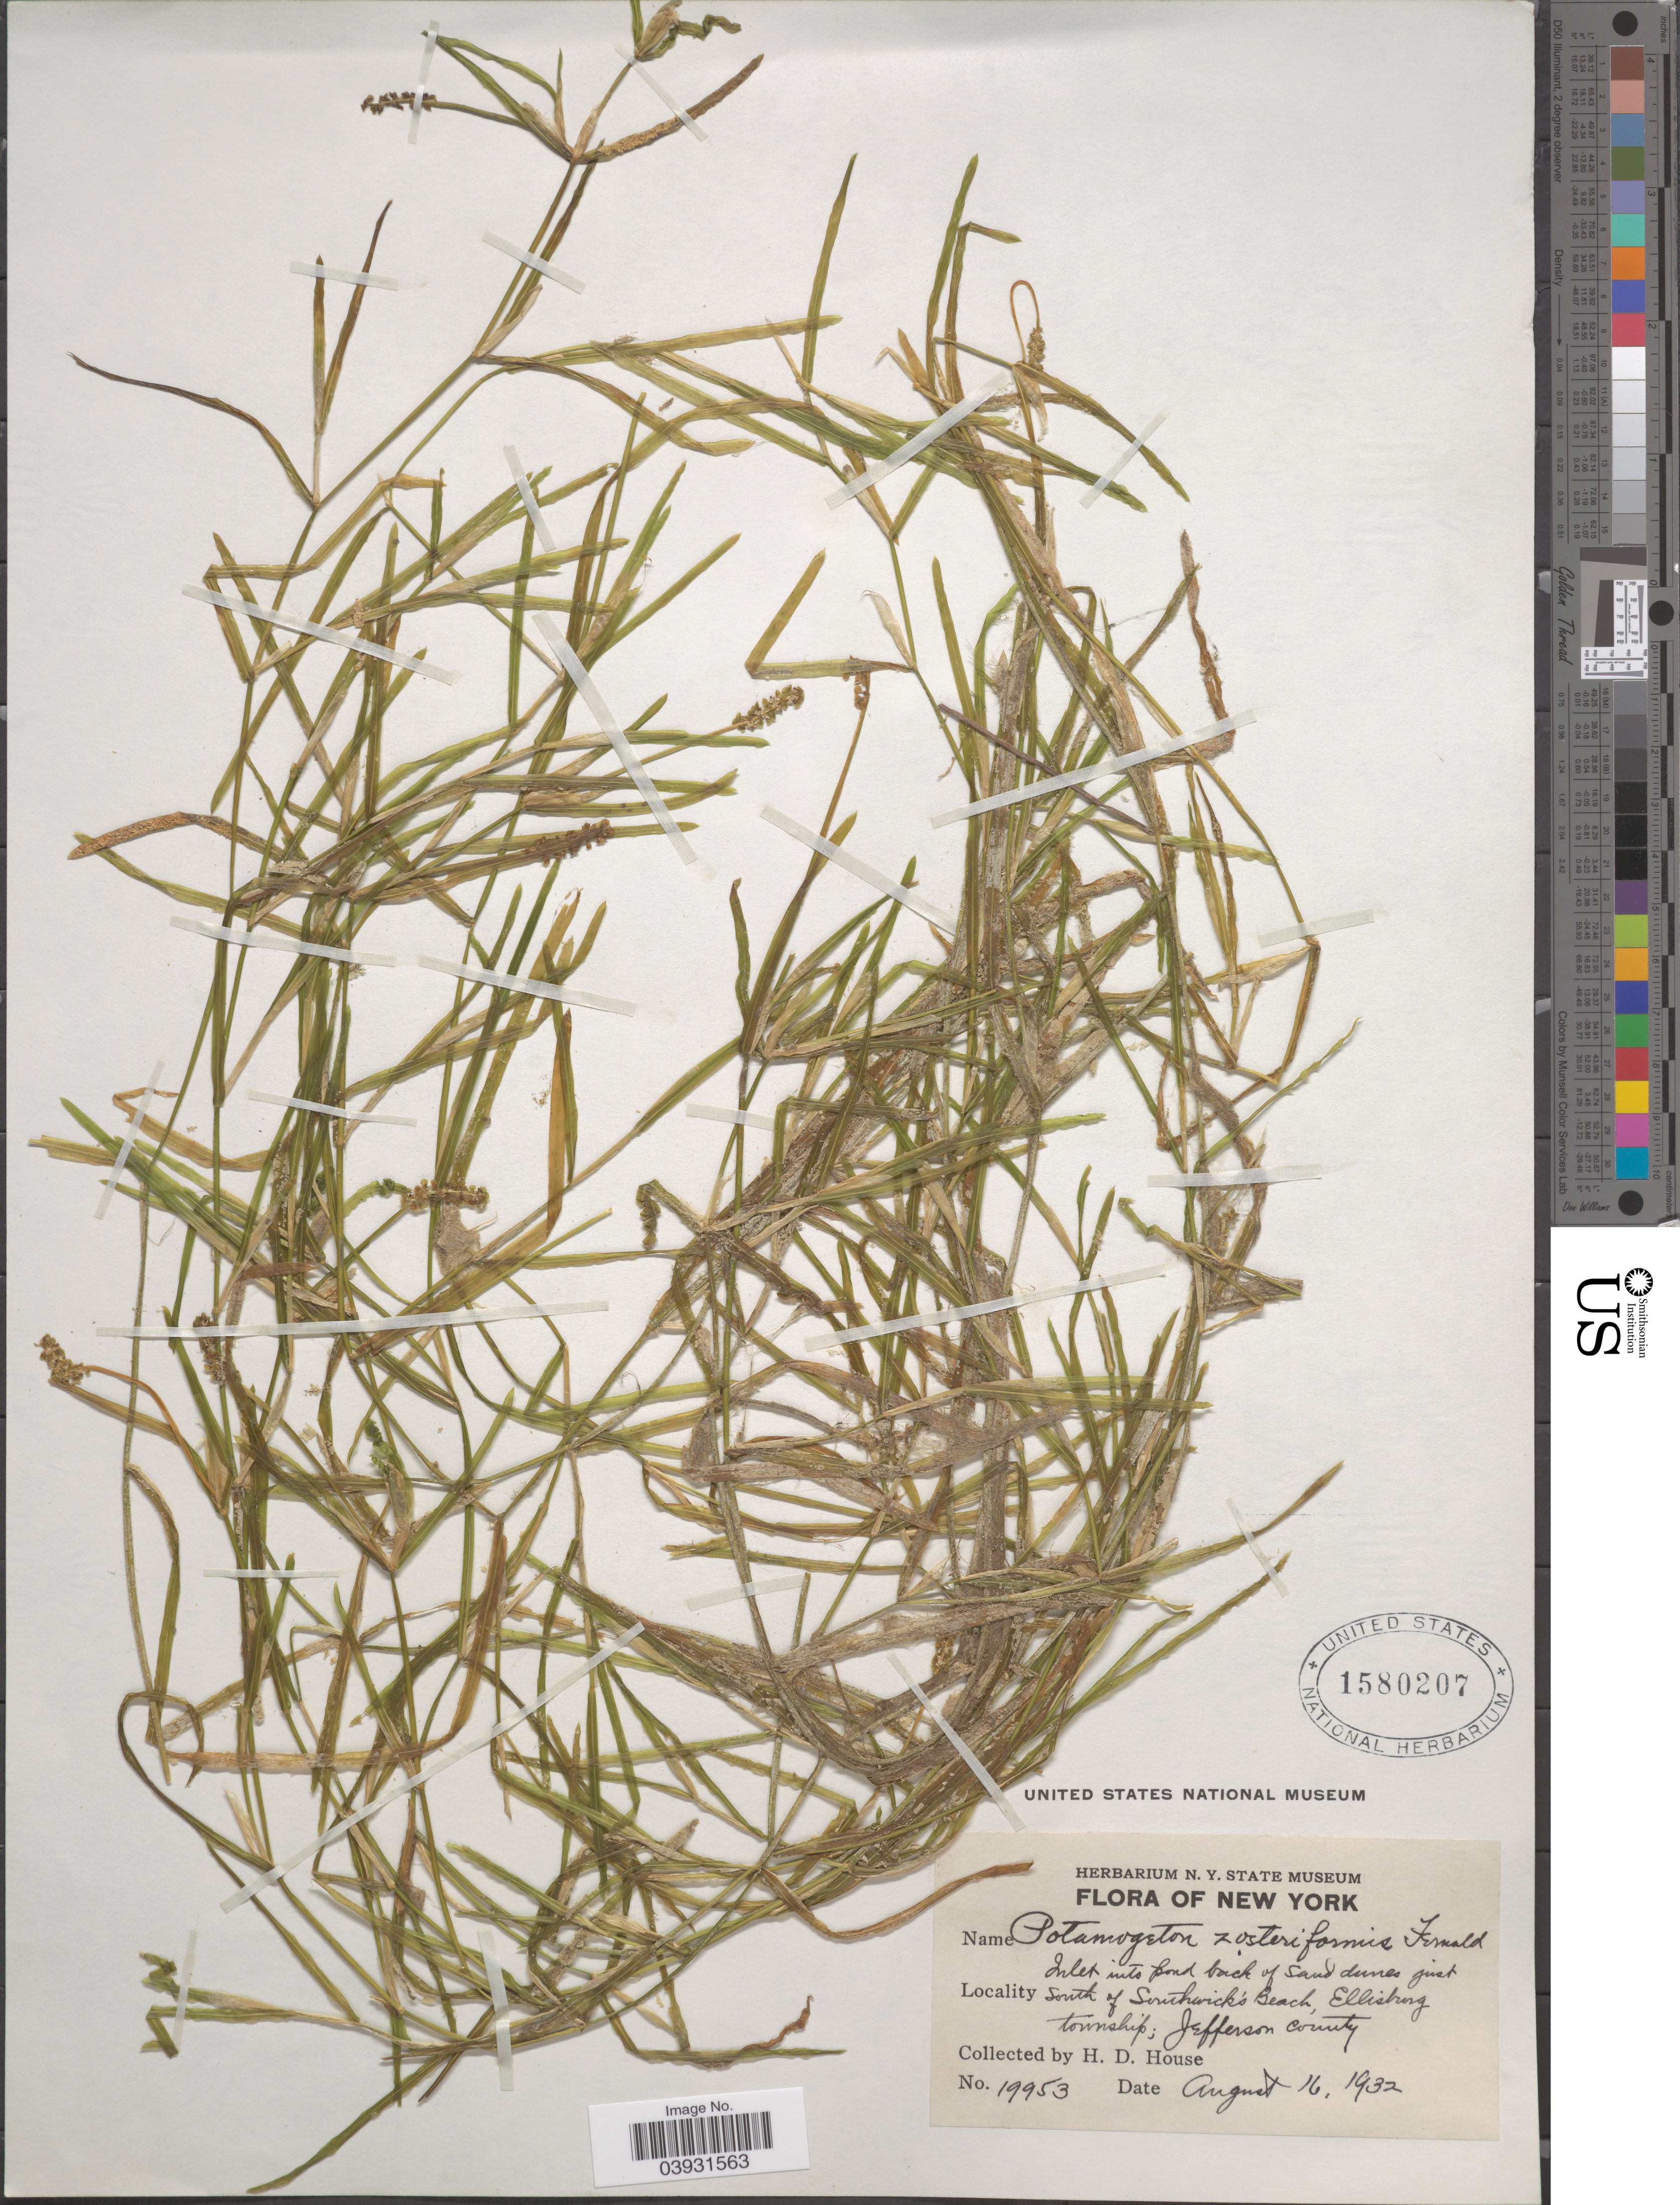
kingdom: Plantae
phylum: Tracheophyta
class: Liliopsida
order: Alismatales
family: Potamogetonaceae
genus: Potamogeton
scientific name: Potamogeton zosterifolius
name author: Schumach.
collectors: H. D. House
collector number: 19953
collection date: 1932-08-16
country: United States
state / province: New York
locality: Inlet into pond back of Sand dunes just south of Southwick's Beach, Ellisburg Township; Jefferson County.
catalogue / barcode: US 1580207